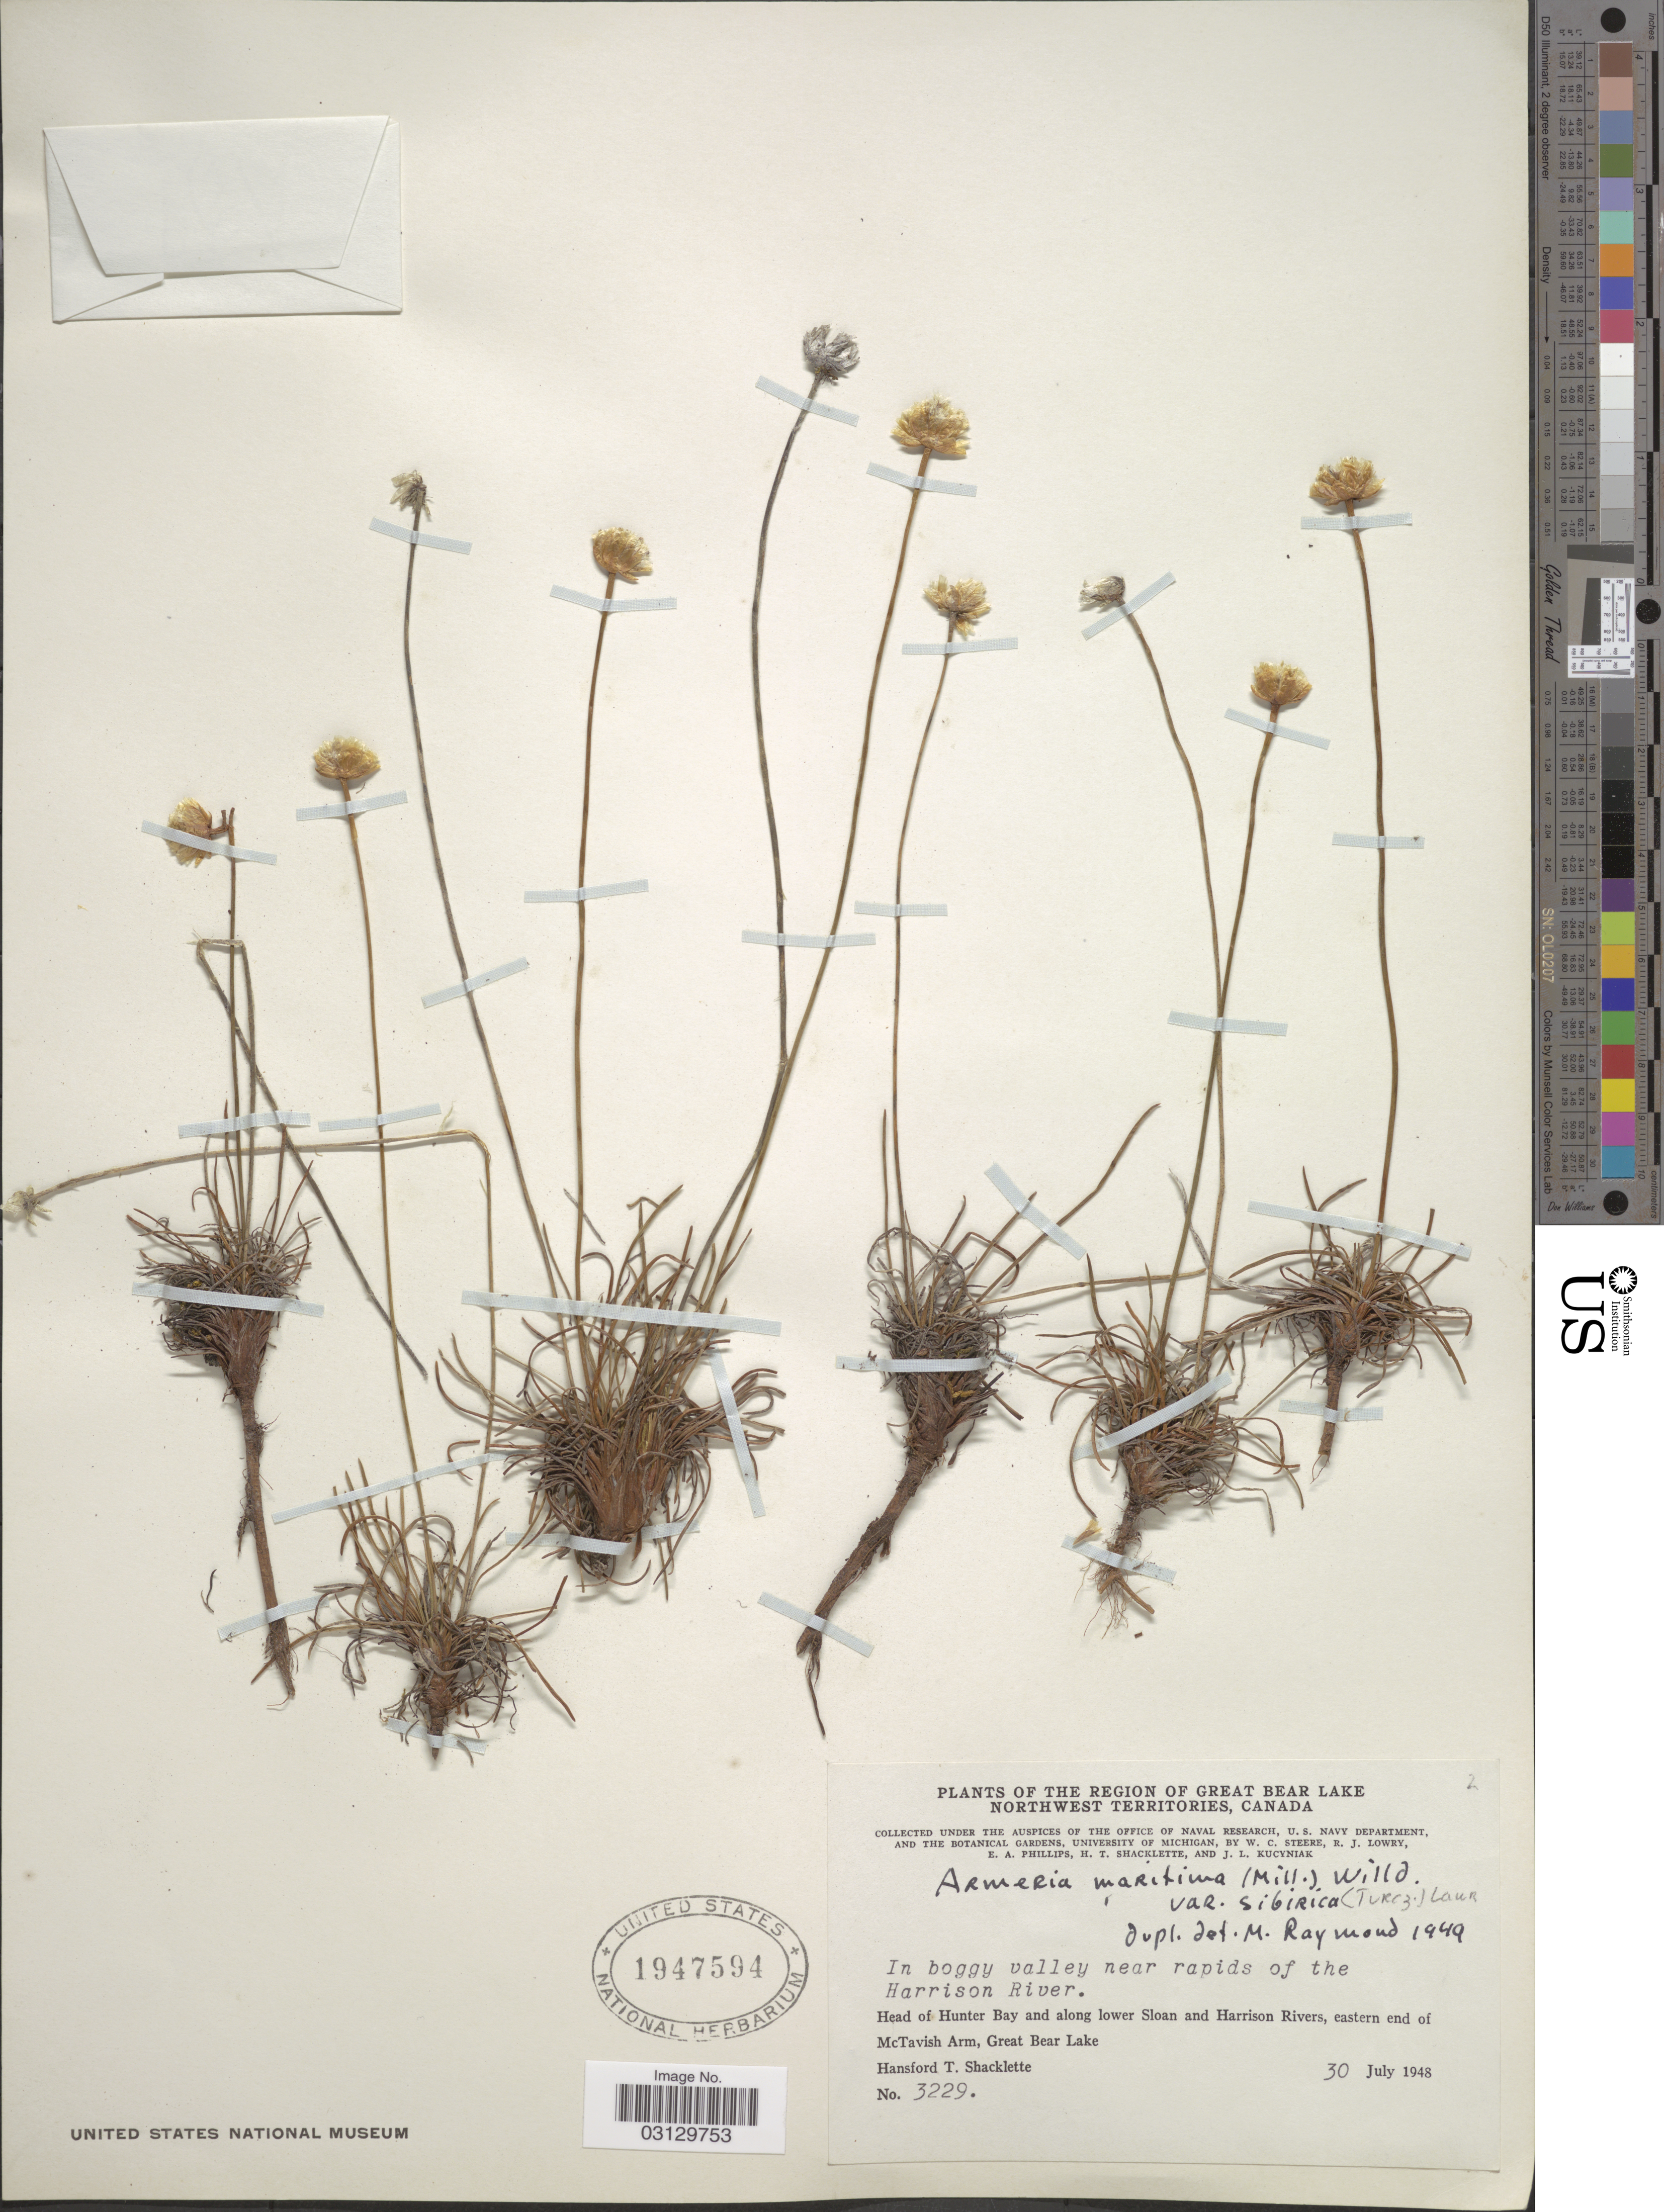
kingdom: Plantae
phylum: Tracheophyta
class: Magnoliopsida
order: Caryophyllales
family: Plumbaginaceae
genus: Armeria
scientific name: Armeria maritima subsp. sibirica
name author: (Turcz. ex Boiss.) Nyman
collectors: H. Shacklette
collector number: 3229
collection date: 1948-07-30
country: Canada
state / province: Northwest Territories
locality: The Region of Great Bear Lake. Rapids of the Harrison River. Head of Hunter Bay and along lower Sloan and Harrison Rivers, eastern end of McTavish Arm, Great Bear Lake.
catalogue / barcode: US 1947594